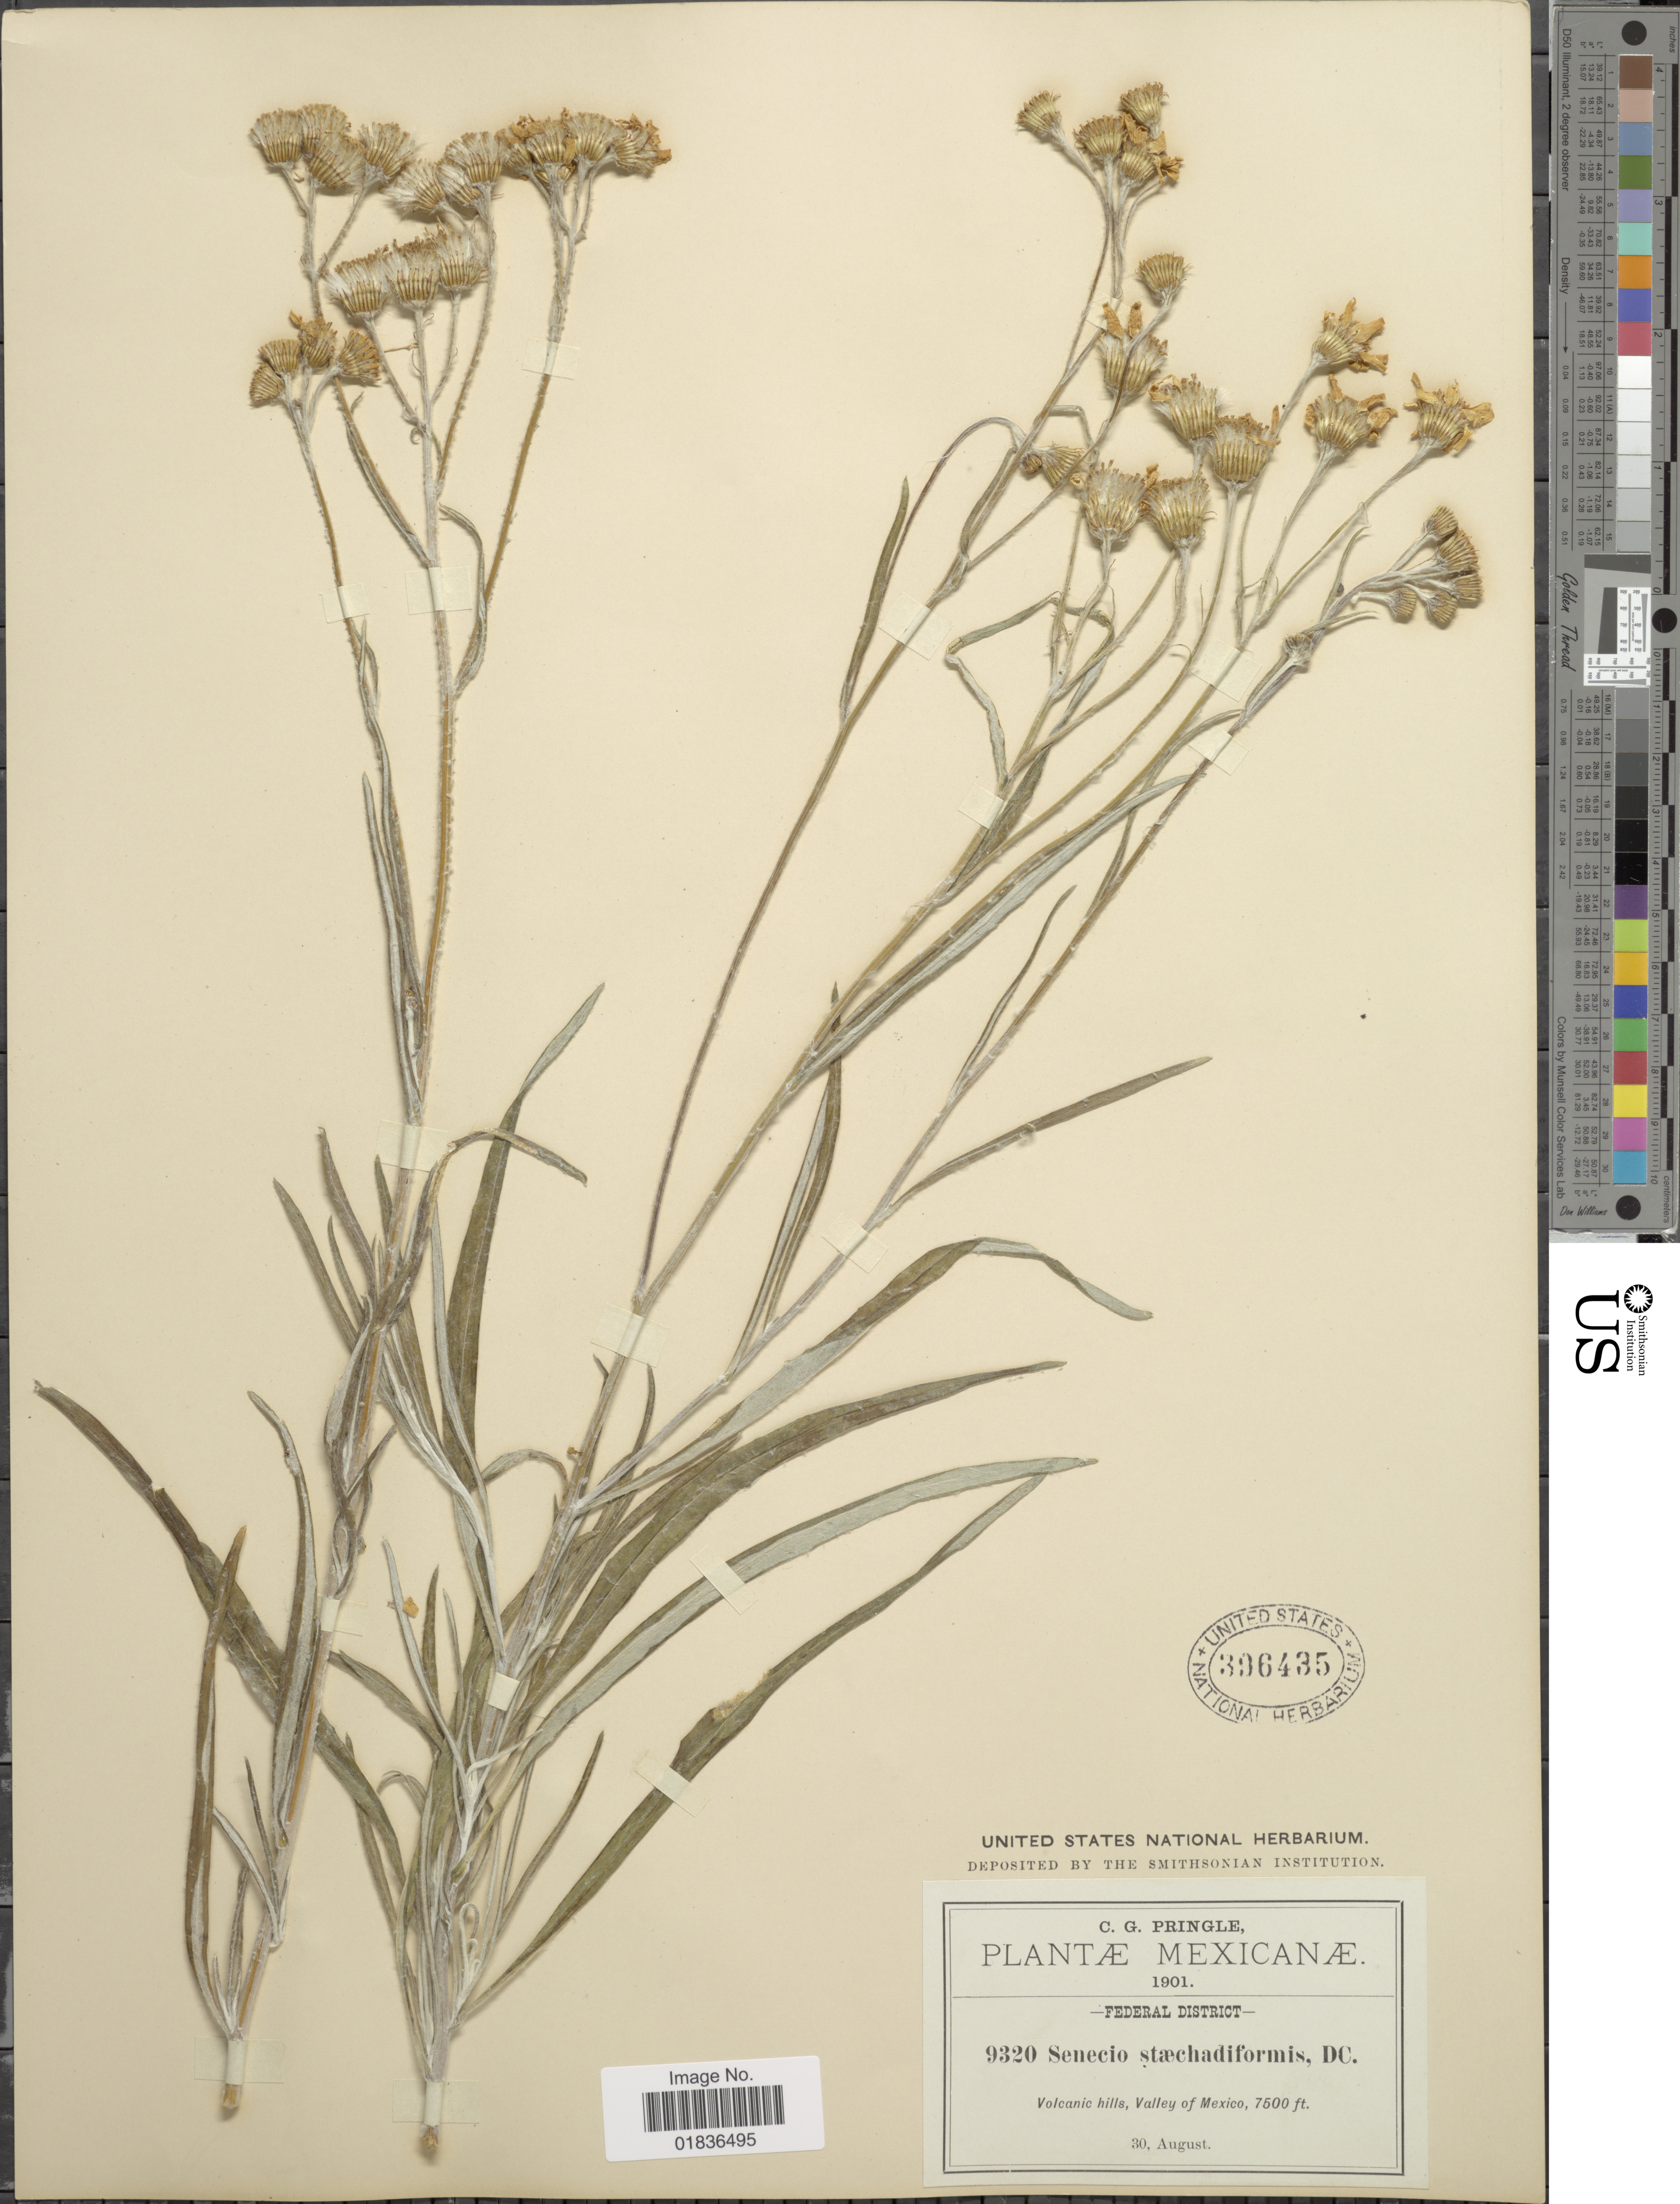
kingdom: Plantae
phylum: Tracheophyta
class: Magnoliopsida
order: Asterales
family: Asteraceae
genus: Senecio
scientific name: Senecio stoechadiformis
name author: DC.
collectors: C. G. Pringle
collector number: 9320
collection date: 1901-08-30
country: Mexico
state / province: Distrito Federal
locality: Volcanic hills, Valley of Mexico.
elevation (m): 2286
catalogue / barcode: US 396435